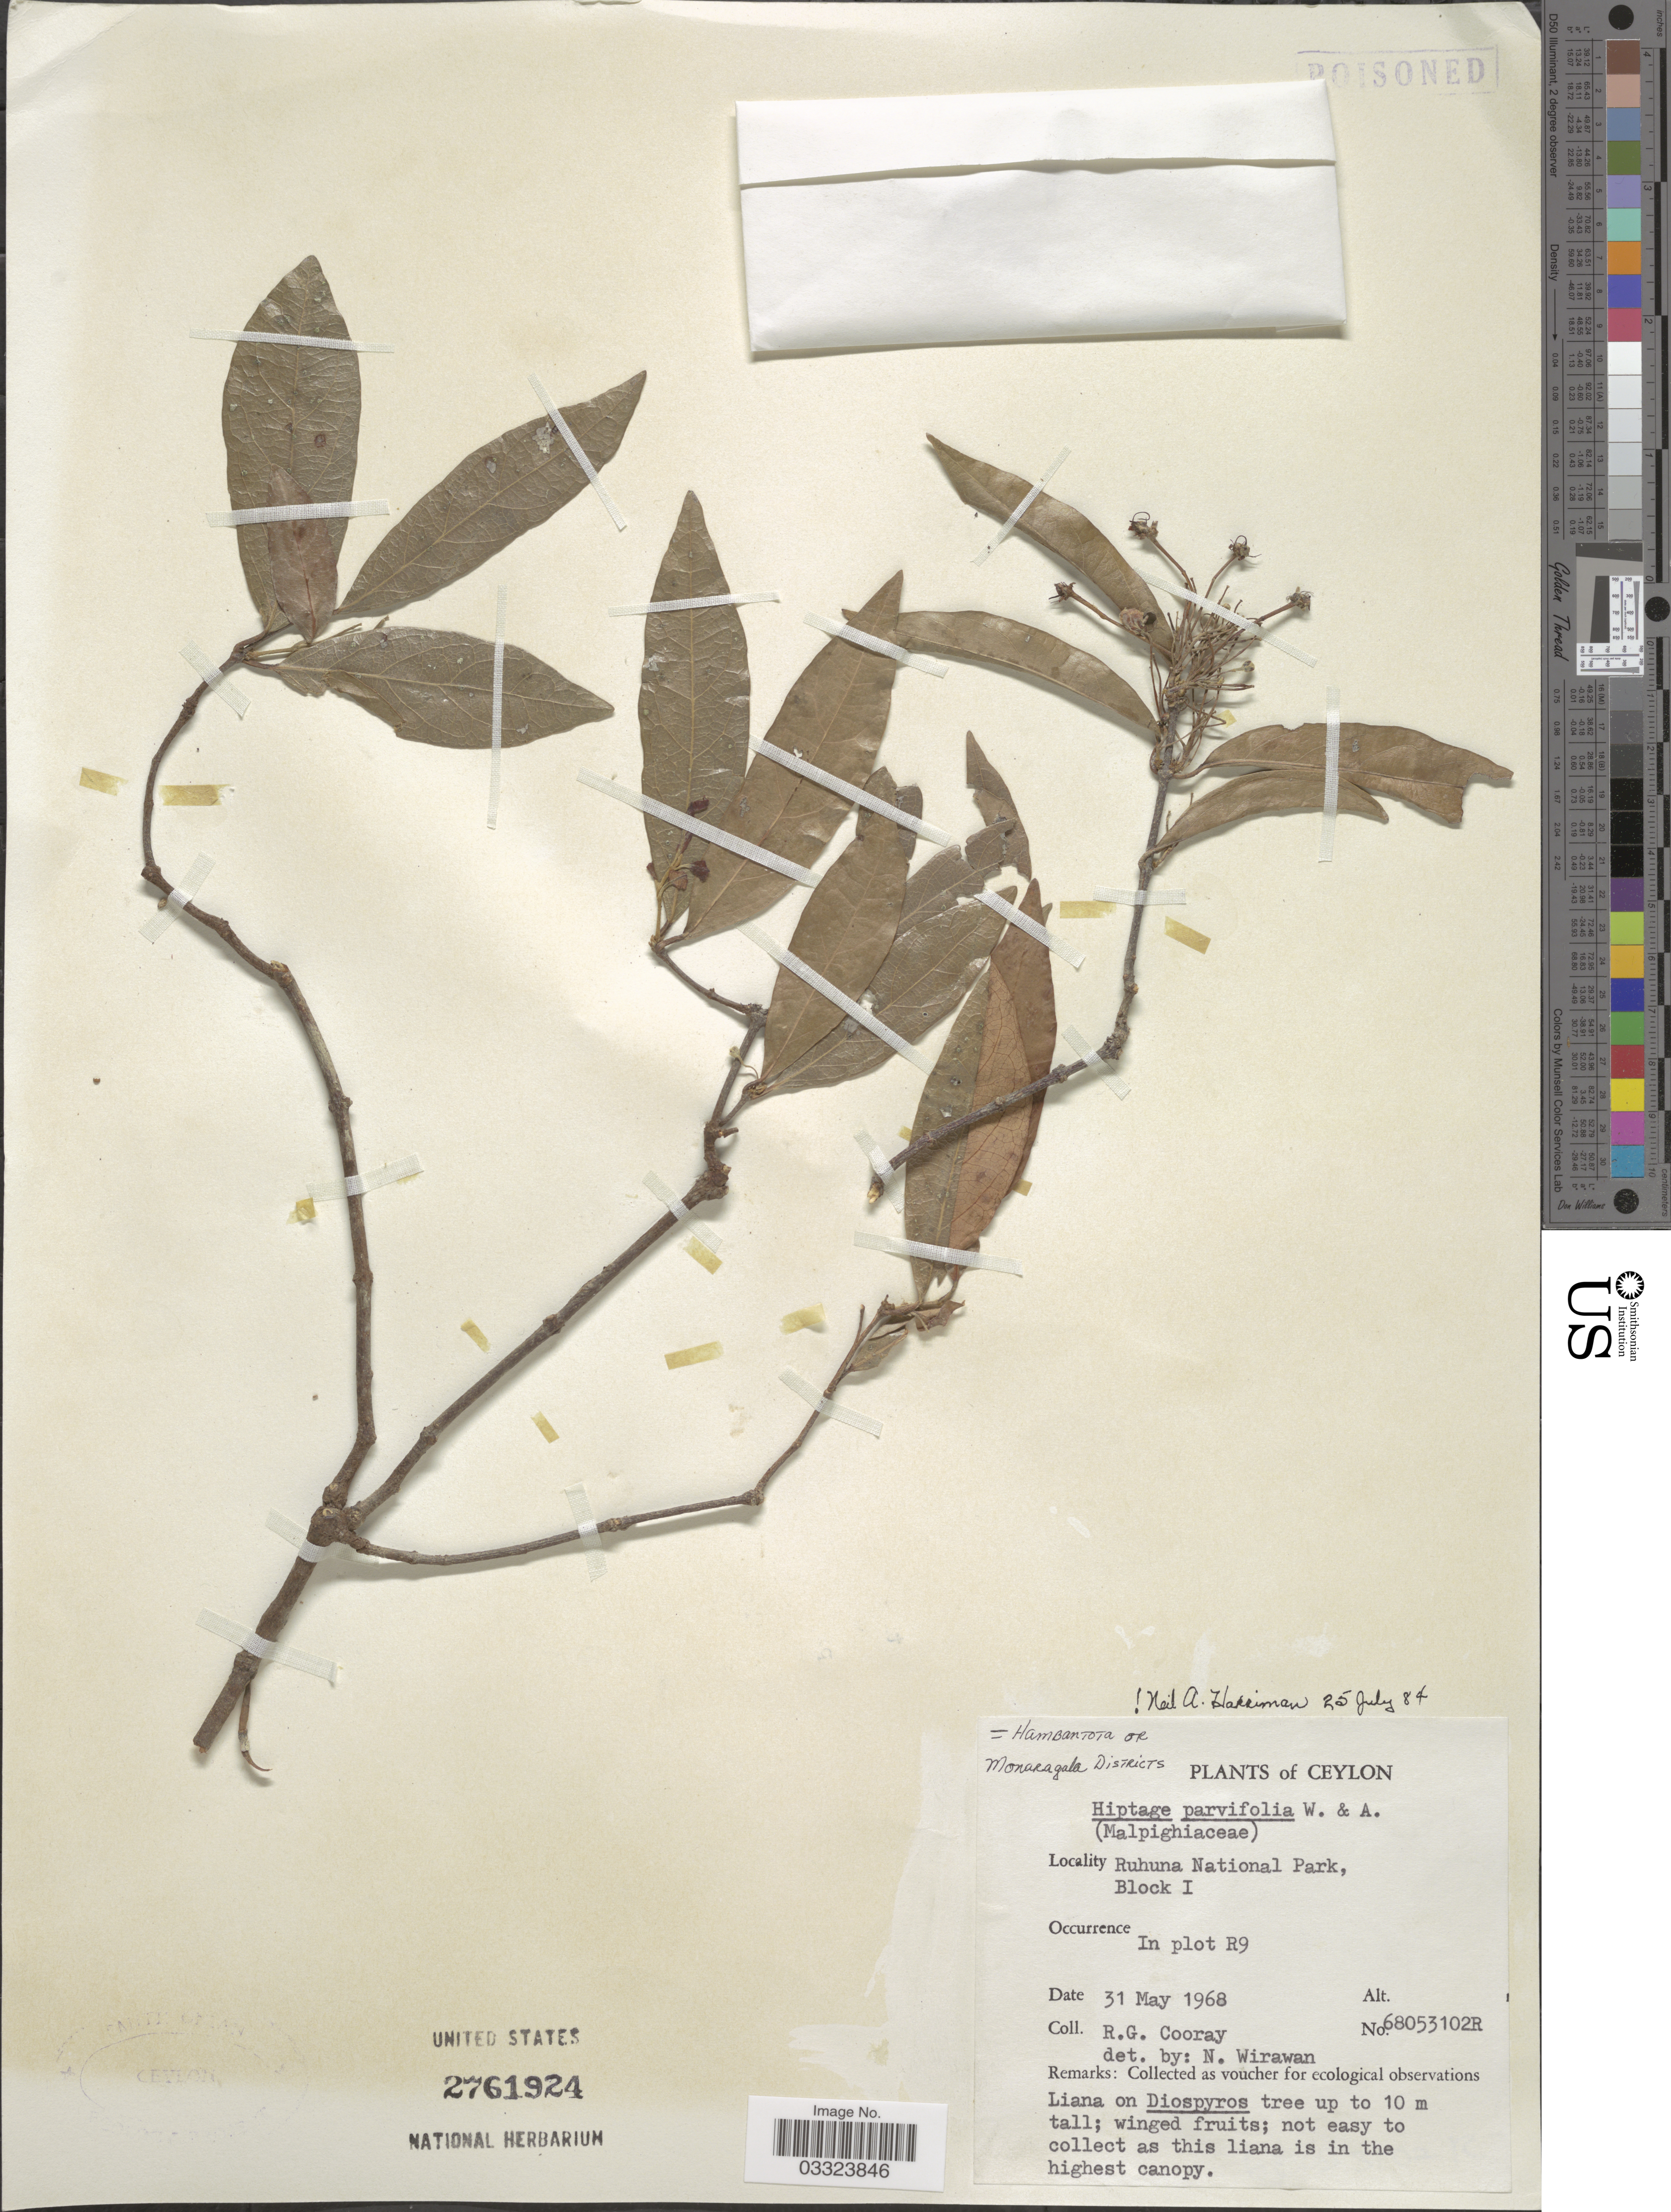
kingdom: Plantae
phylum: Tracheophyta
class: Magnoliopsida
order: Malpighiales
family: Malpighiaceae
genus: Hiptage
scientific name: Hiptage parvifolia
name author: Wight & Arn.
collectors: R. Cooray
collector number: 68053102R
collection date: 1968-05-31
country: Sri Lanka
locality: Ceylon. Ruhuna National Park, Block I. In plot R9.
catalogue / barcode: US 2761924